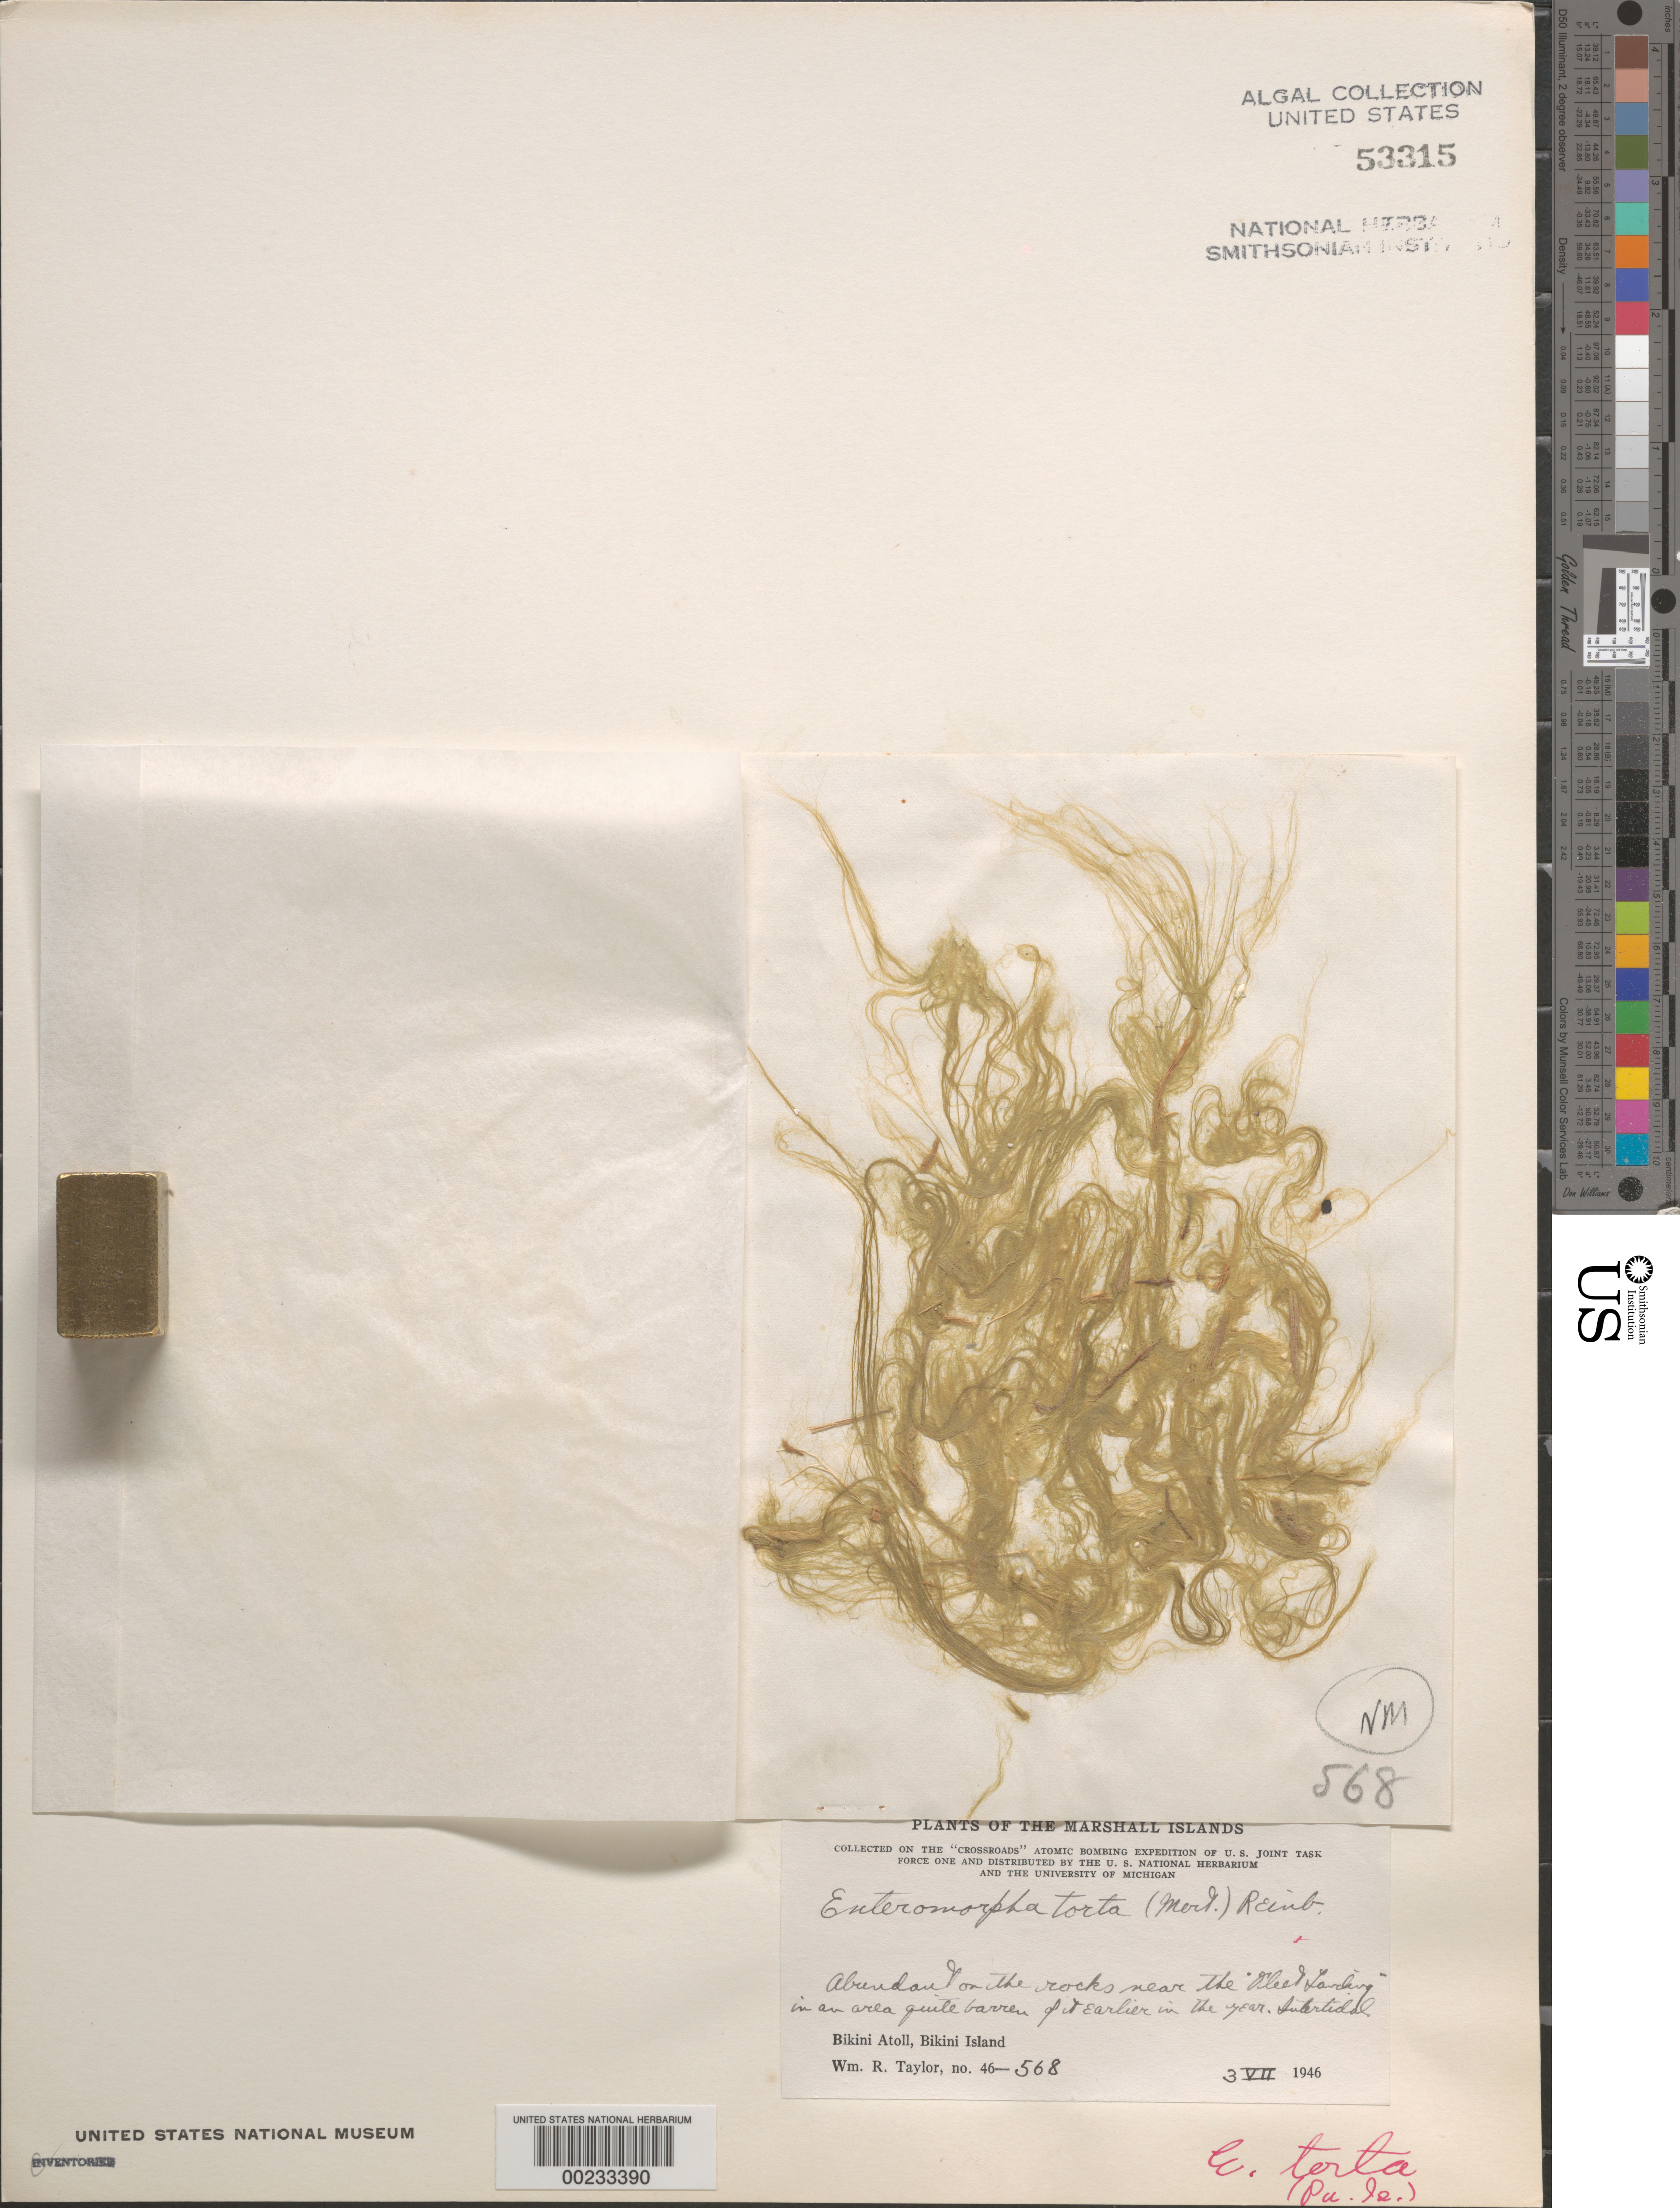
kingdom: Plantae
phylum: Chlorophyta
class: Ulvophyceae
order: Ulvales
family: Ulvaceae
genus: Ulva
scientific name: Ulva torta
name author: (Mertens) Trevis.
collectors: W. R. Taylor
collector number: WRT 46-568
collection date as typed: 03 Jul 1946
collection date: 1946-07-03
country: Marshall Islands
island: Bikini Atoll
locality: Bikini Islet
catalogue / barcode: US 53315